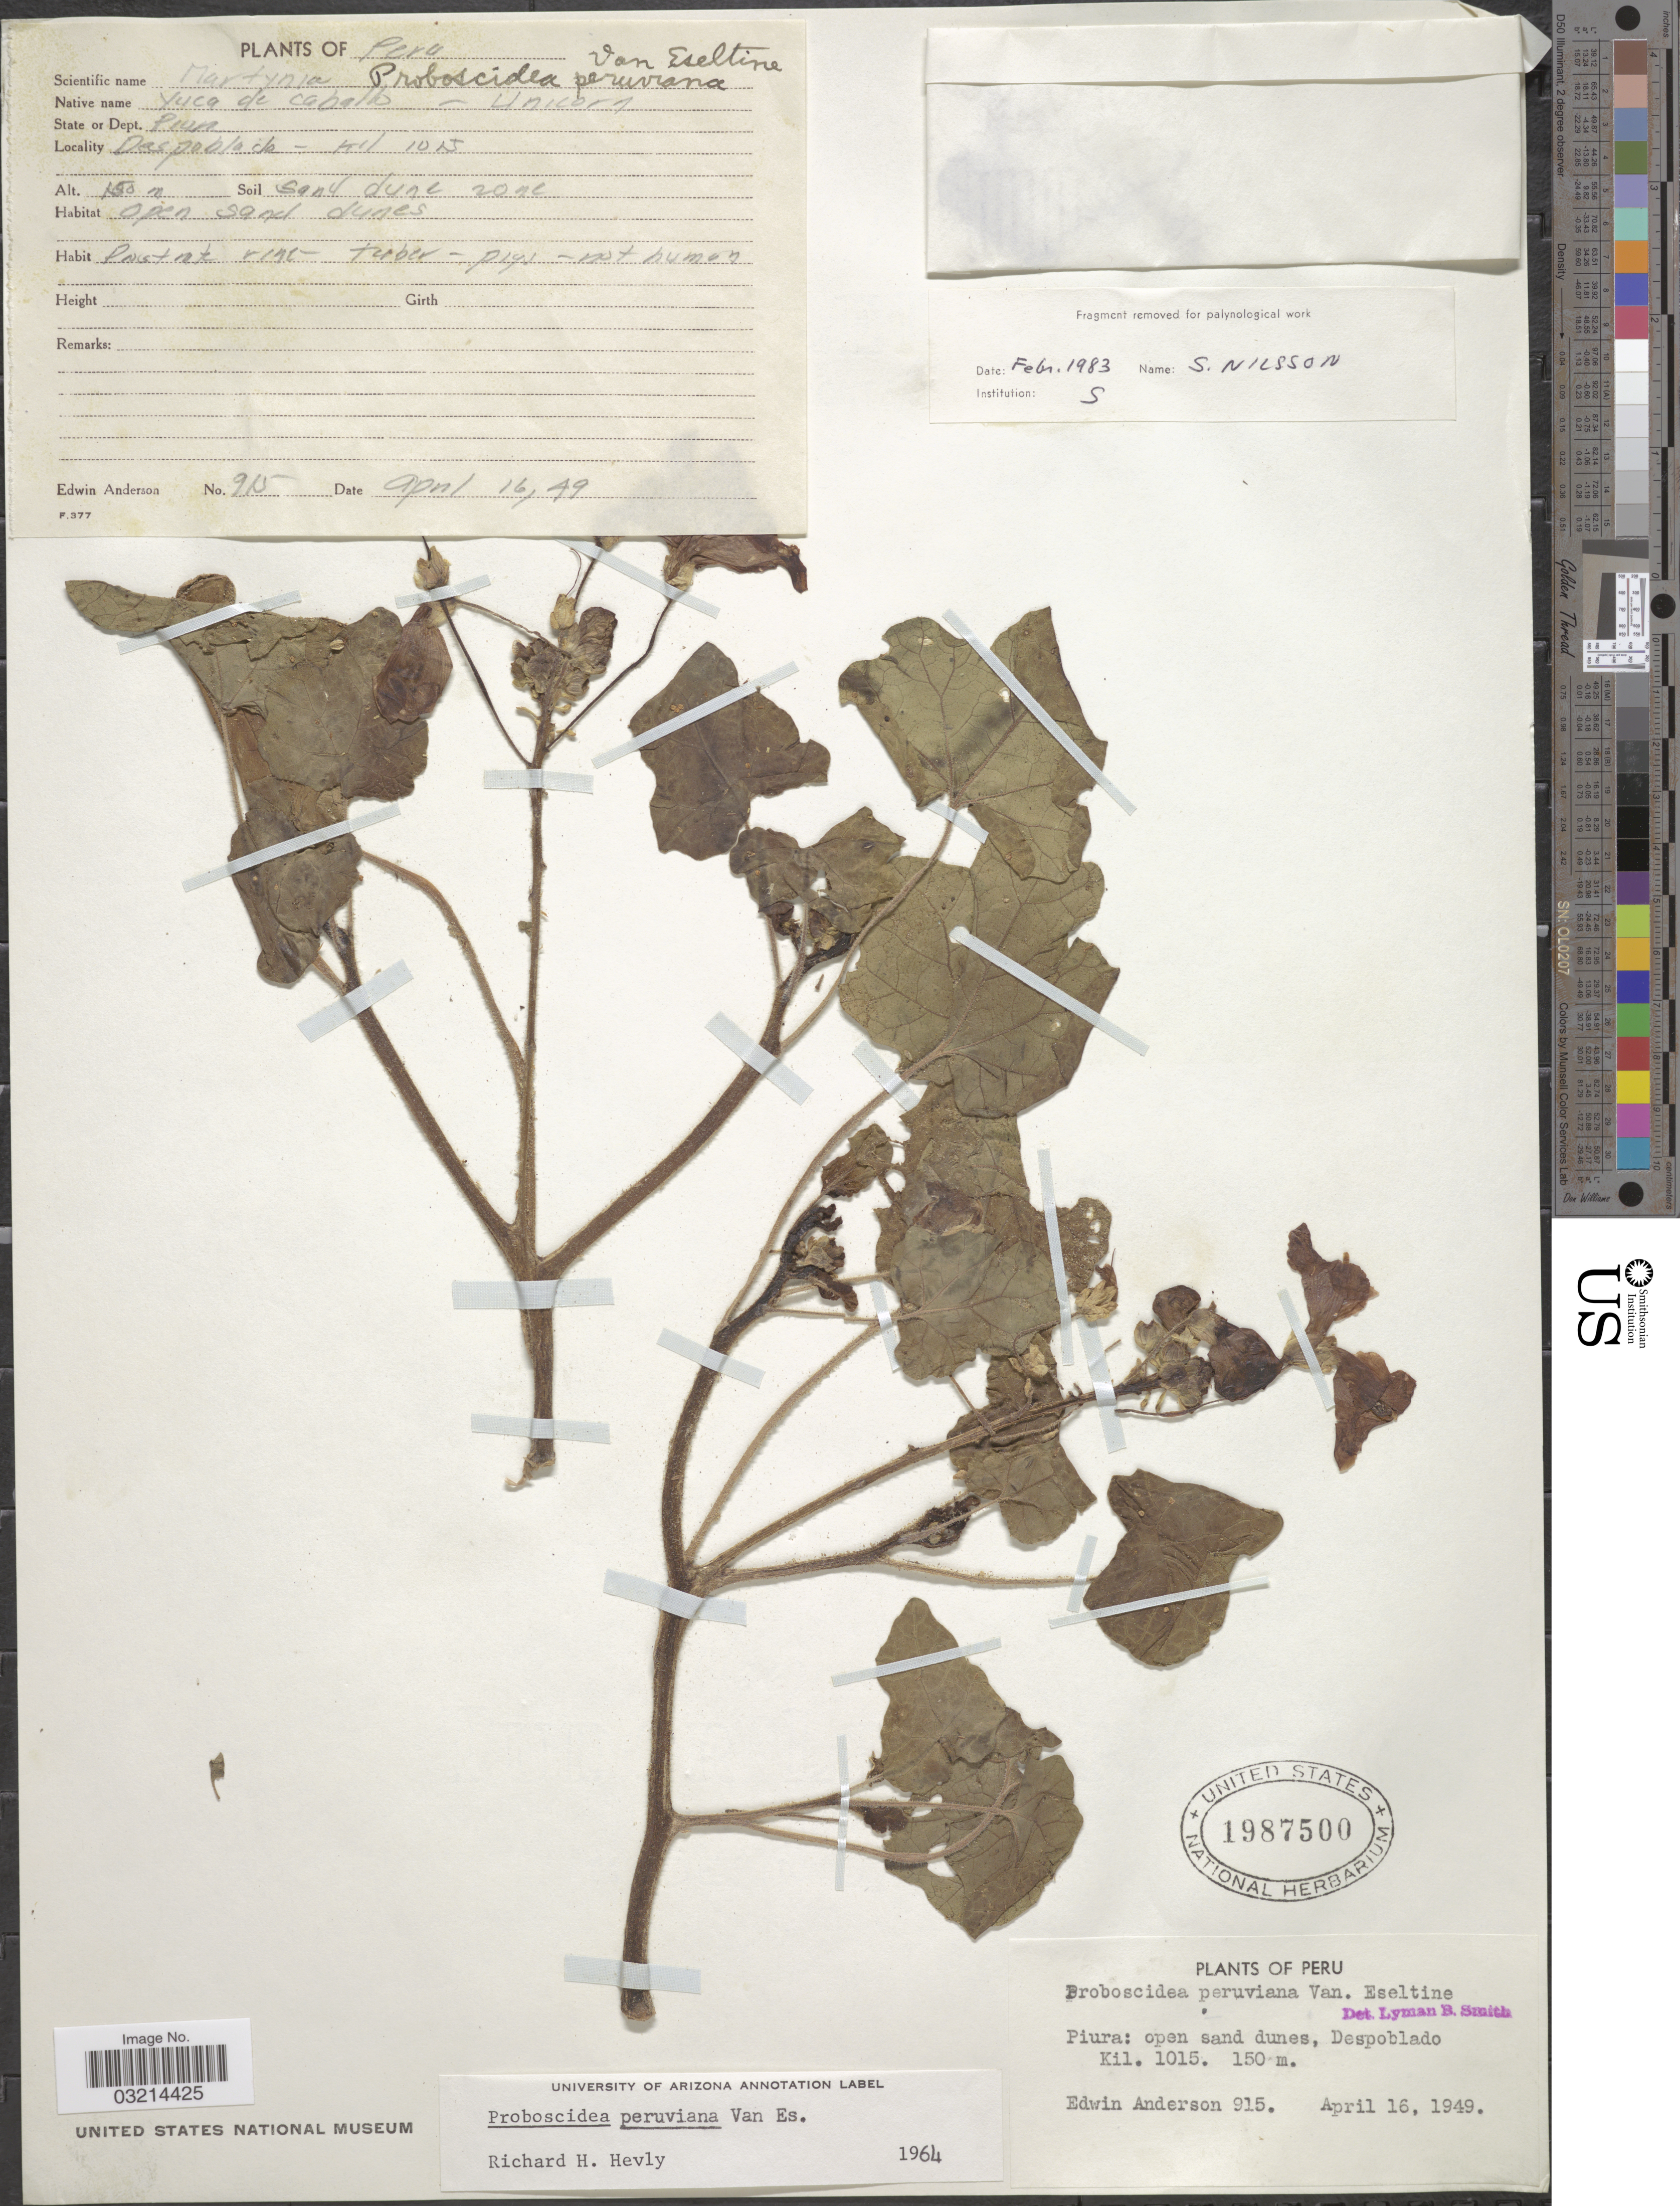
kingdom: Plantae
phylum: Tracheophyta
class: Magnoliopsida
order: Lamiales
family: Martyniaceae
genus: Proboscidea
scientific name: Proboscidea peruviana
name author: Van Eselt.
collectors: E. Anderson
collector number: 915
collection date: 1949-04-16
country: Peru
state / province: Piura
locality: Open sand dunes, Despoblado Kil. 1015.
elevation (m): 150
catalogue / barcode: US 1987500